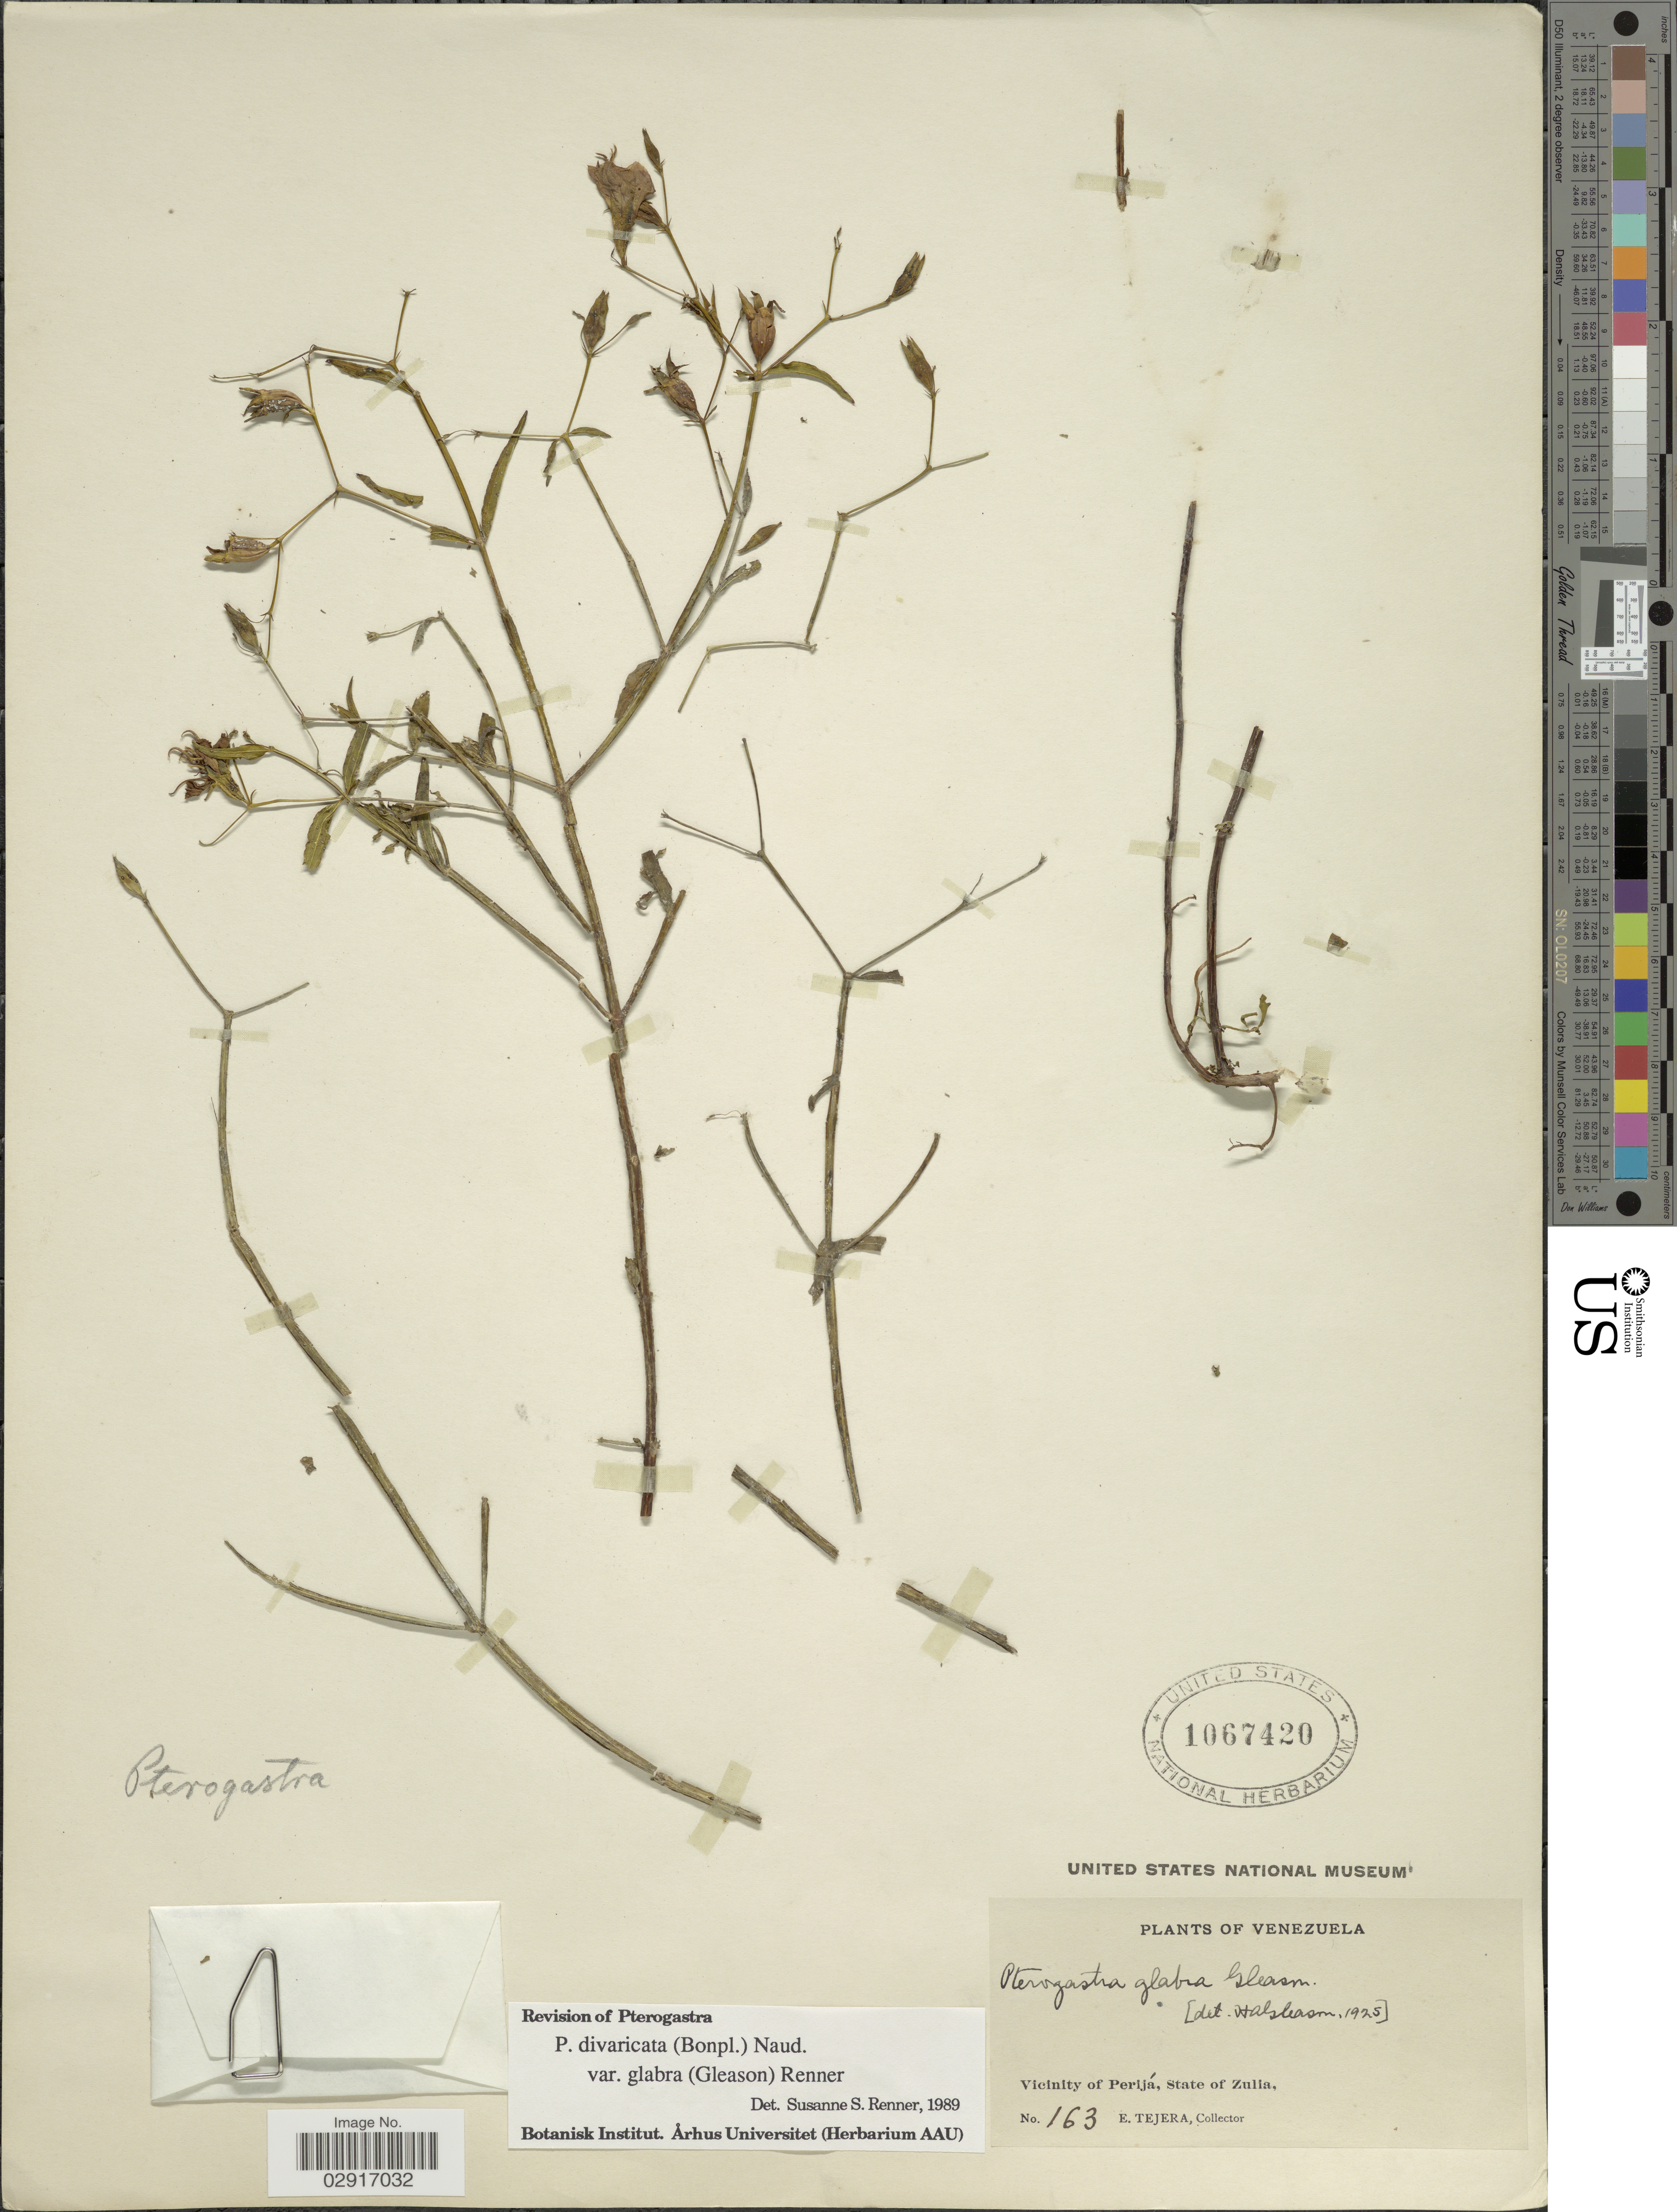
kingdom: Plantae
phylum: Tracheophyta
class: Magnoliopsida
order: Myrtales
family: Melastomataceae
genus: Pterogastra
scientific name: Pterogastra glabra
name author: Gleason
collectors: E. Tejera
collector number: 163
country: Venezuela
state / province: Zulia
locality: Vicinity of Perijá.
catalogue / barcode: US 1067420